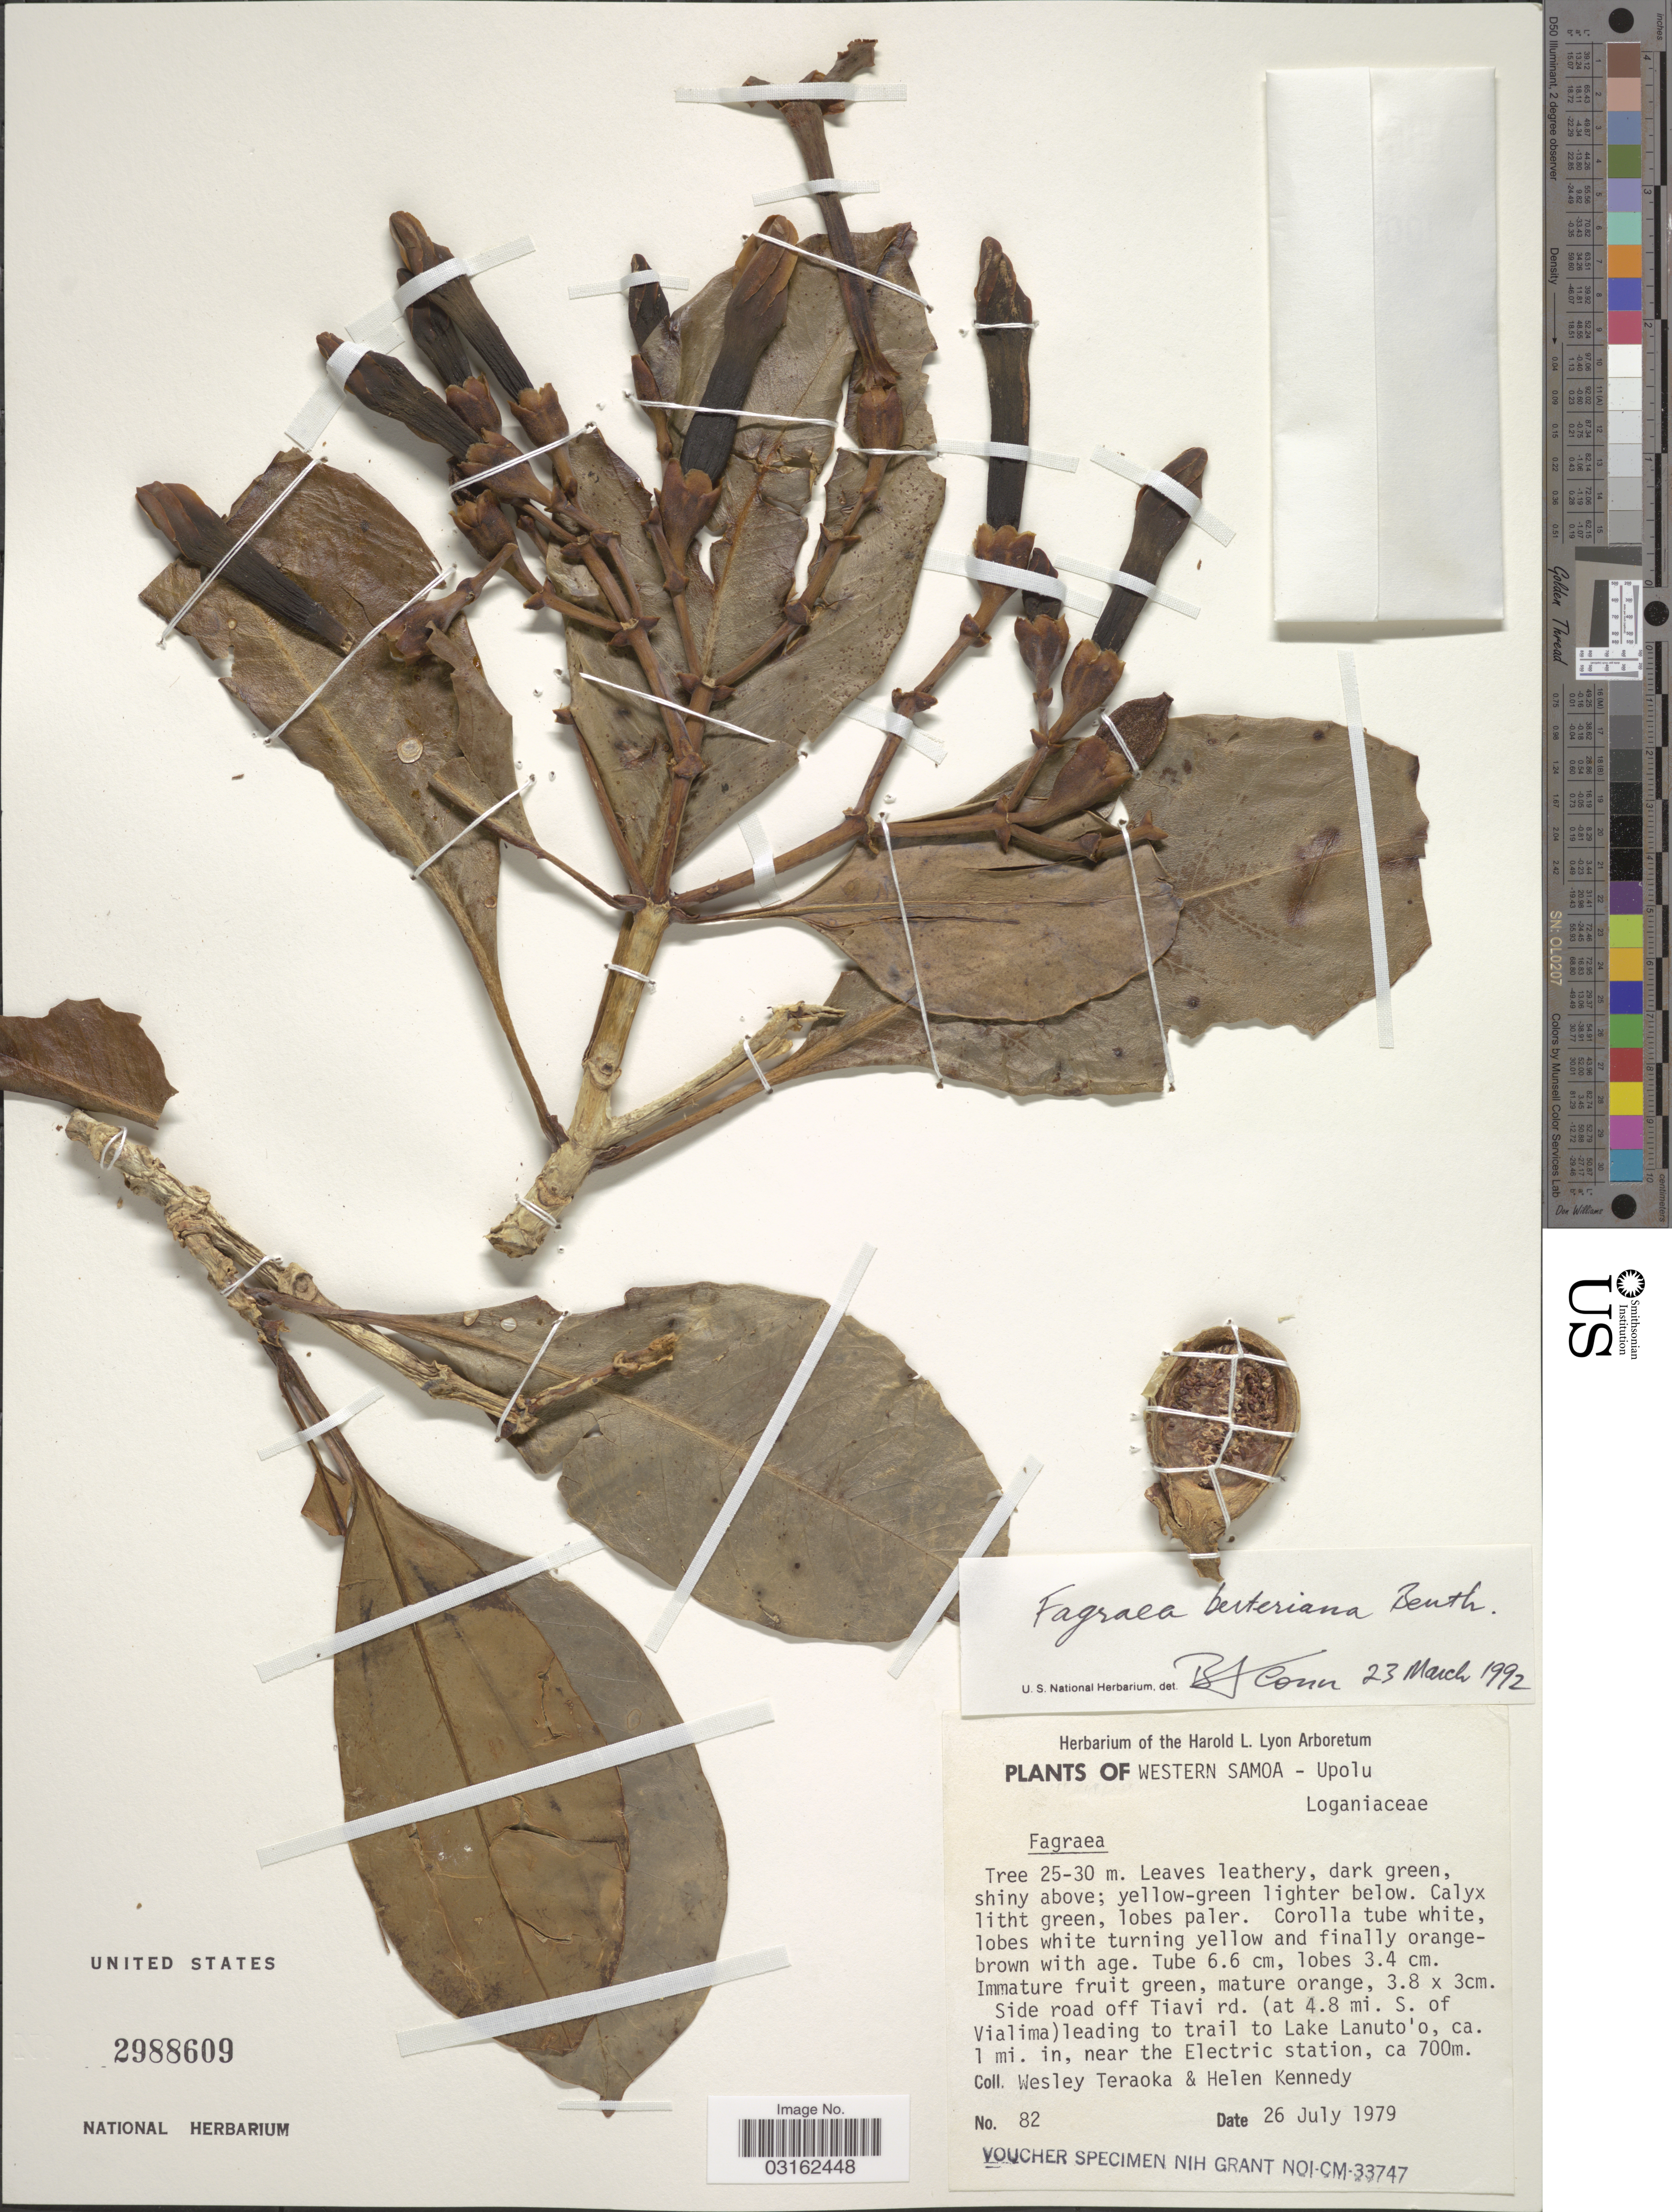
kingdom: Plantae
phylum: Tracheophyta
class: Magnoliopsida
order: Gentianales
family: Gentianaceae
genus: Fagraea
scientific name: Fagraea berteroana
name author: A. Gray ex Benth.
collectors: W. Teraoka & H. Kennedy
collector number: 82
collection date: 1979-07-26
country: Samoa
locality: Upolu. Side road off Tiavi rd. (at 4.8 mi. S. of Vialima) leading to trail to Lake Lanuto'o, ca. 1 mi. in, near the Electric station.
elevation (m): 700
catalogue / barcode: US 2988609